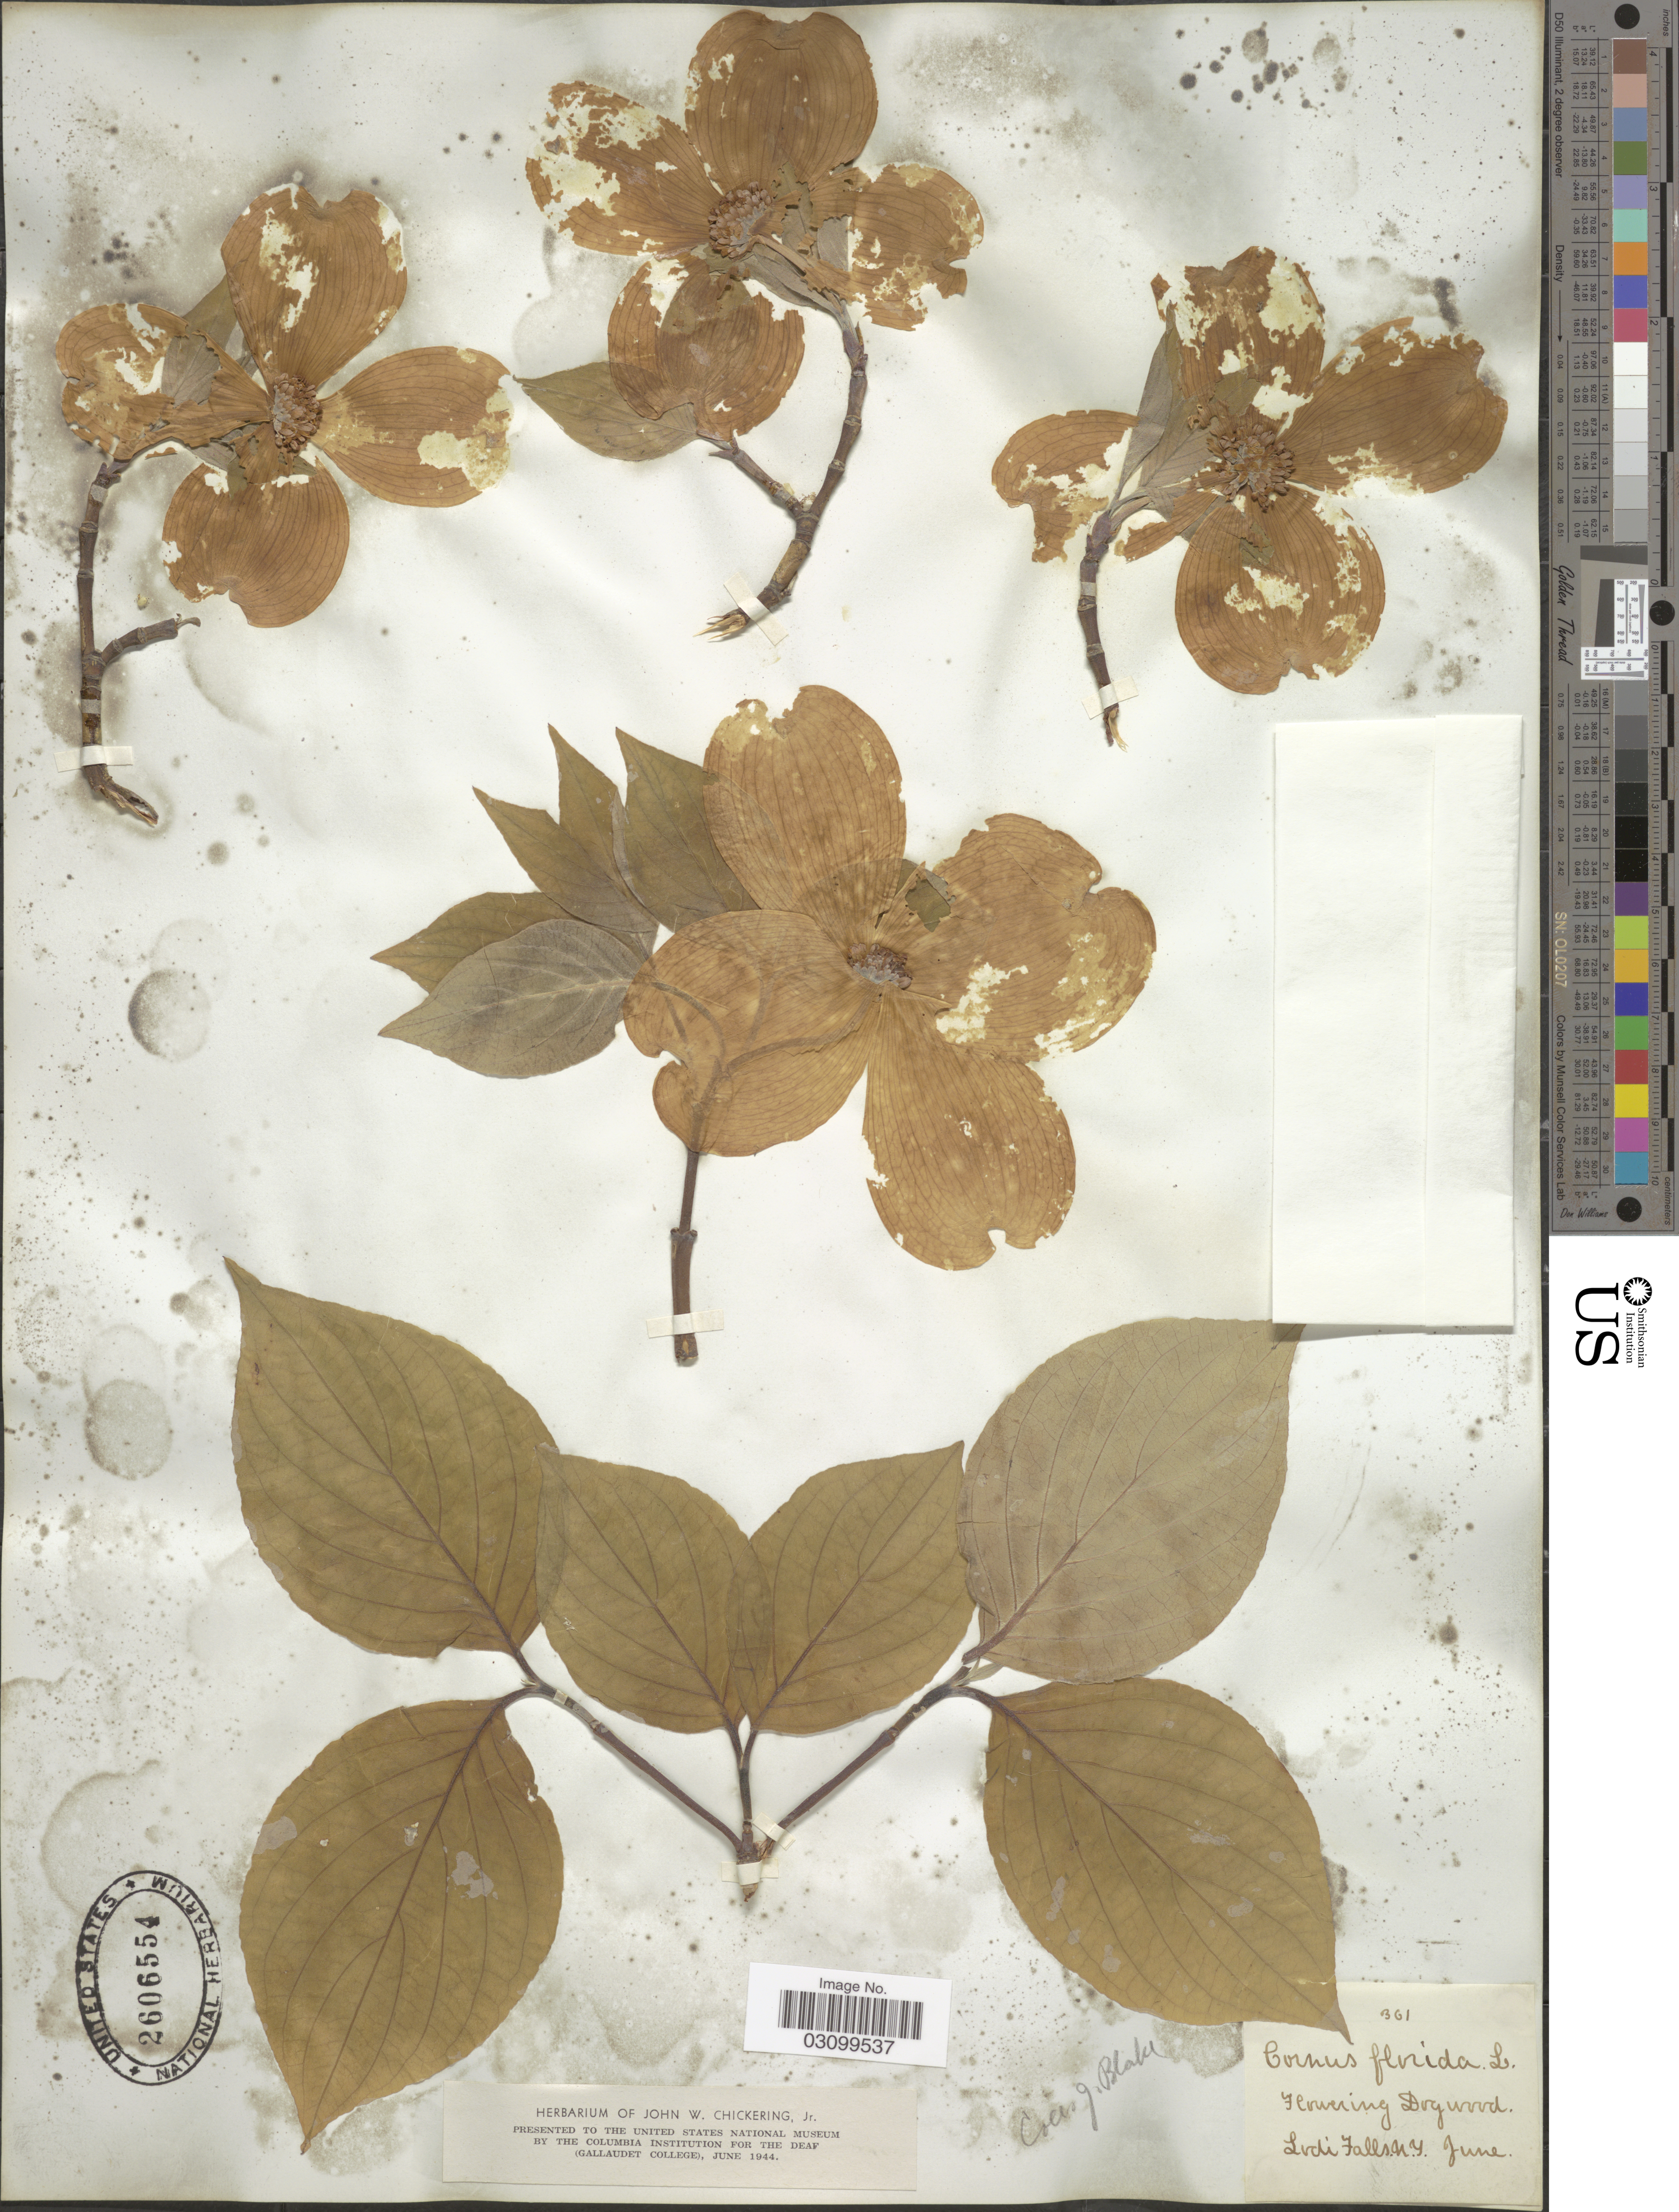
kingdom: Plantae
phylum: Tracheophyta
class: Magnoliopsida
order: Cornales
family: Cornaceae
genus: Cornus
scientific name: Cornus florida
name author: L.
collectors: J. Blake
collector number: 361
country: United States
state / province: New York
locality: Lodi Falls.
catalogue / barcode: US 2606554